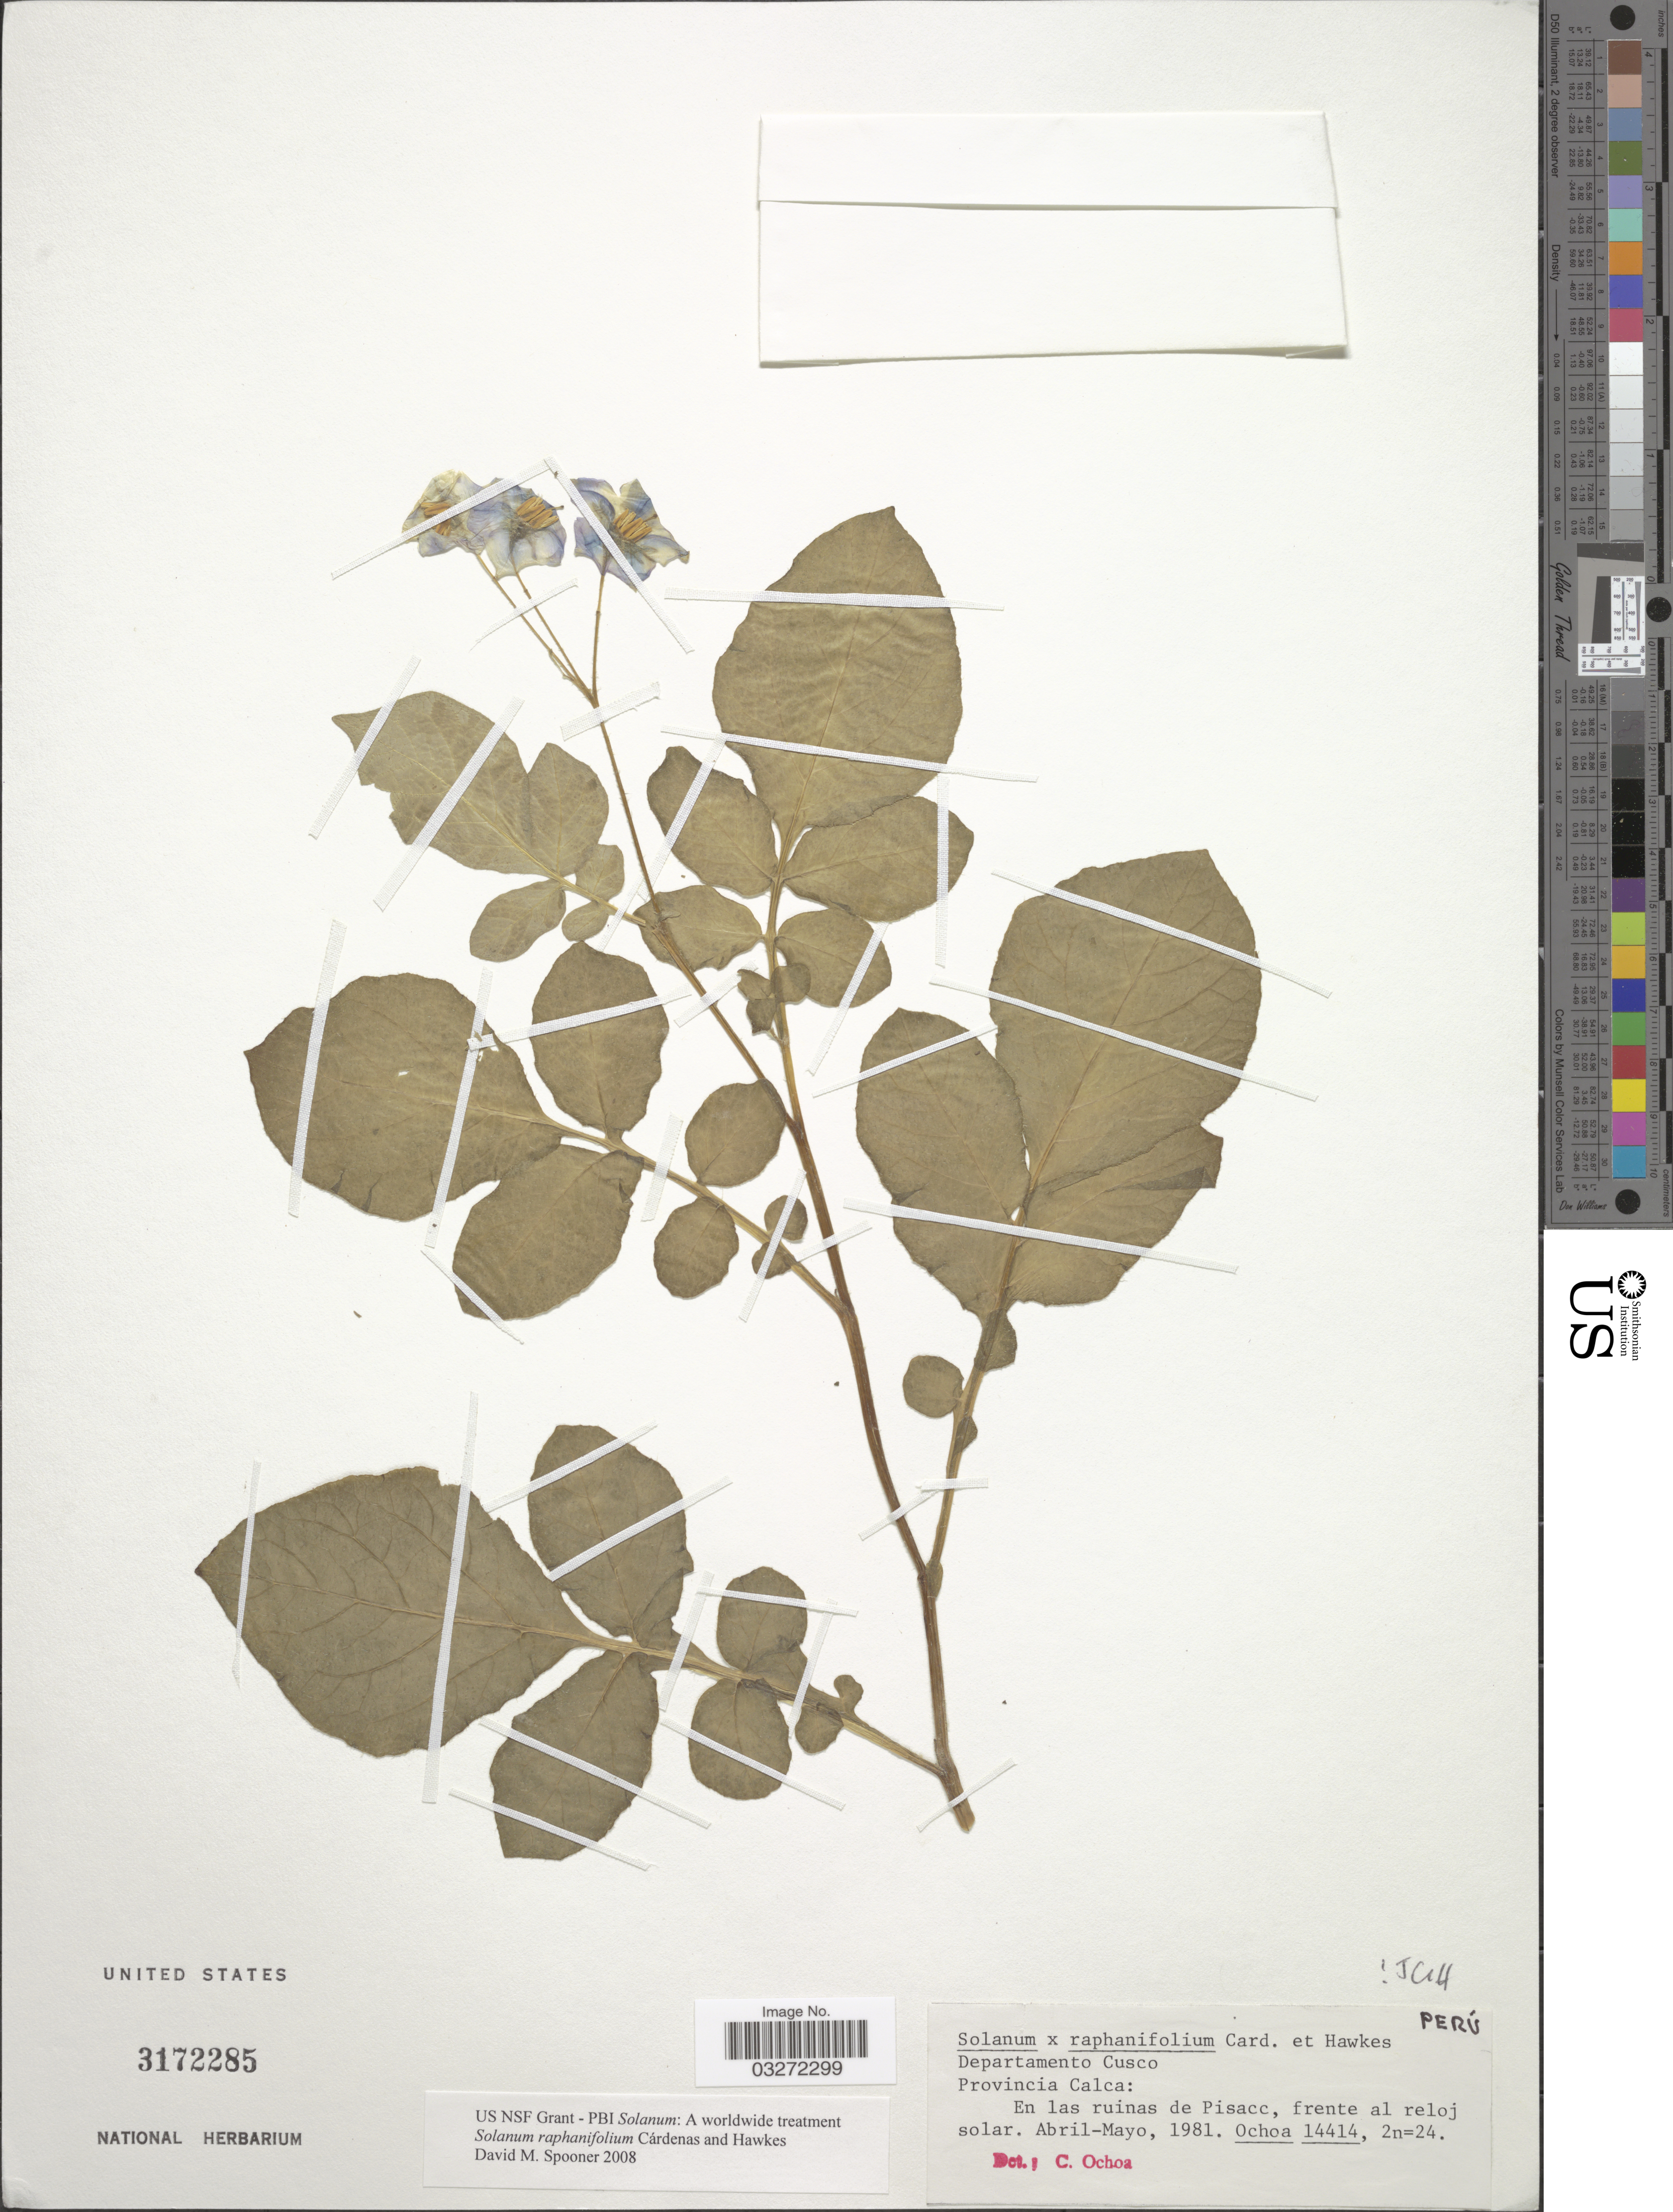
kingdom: Plantae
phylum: Tracheophyta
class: Magnoliopsida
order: Solanales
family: Solanaceae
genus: Solanum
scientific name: Solanum raphanifolium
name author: Cárdenas & Hawkes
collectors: -. Ochoa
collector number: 14414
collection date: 1981-04/1981-05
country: Peru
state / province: Cusco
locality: Departamento Cusco, Provincia Calca: En las ruinas de Pisacc, frente al reloj solar.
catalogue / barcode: US 3172285